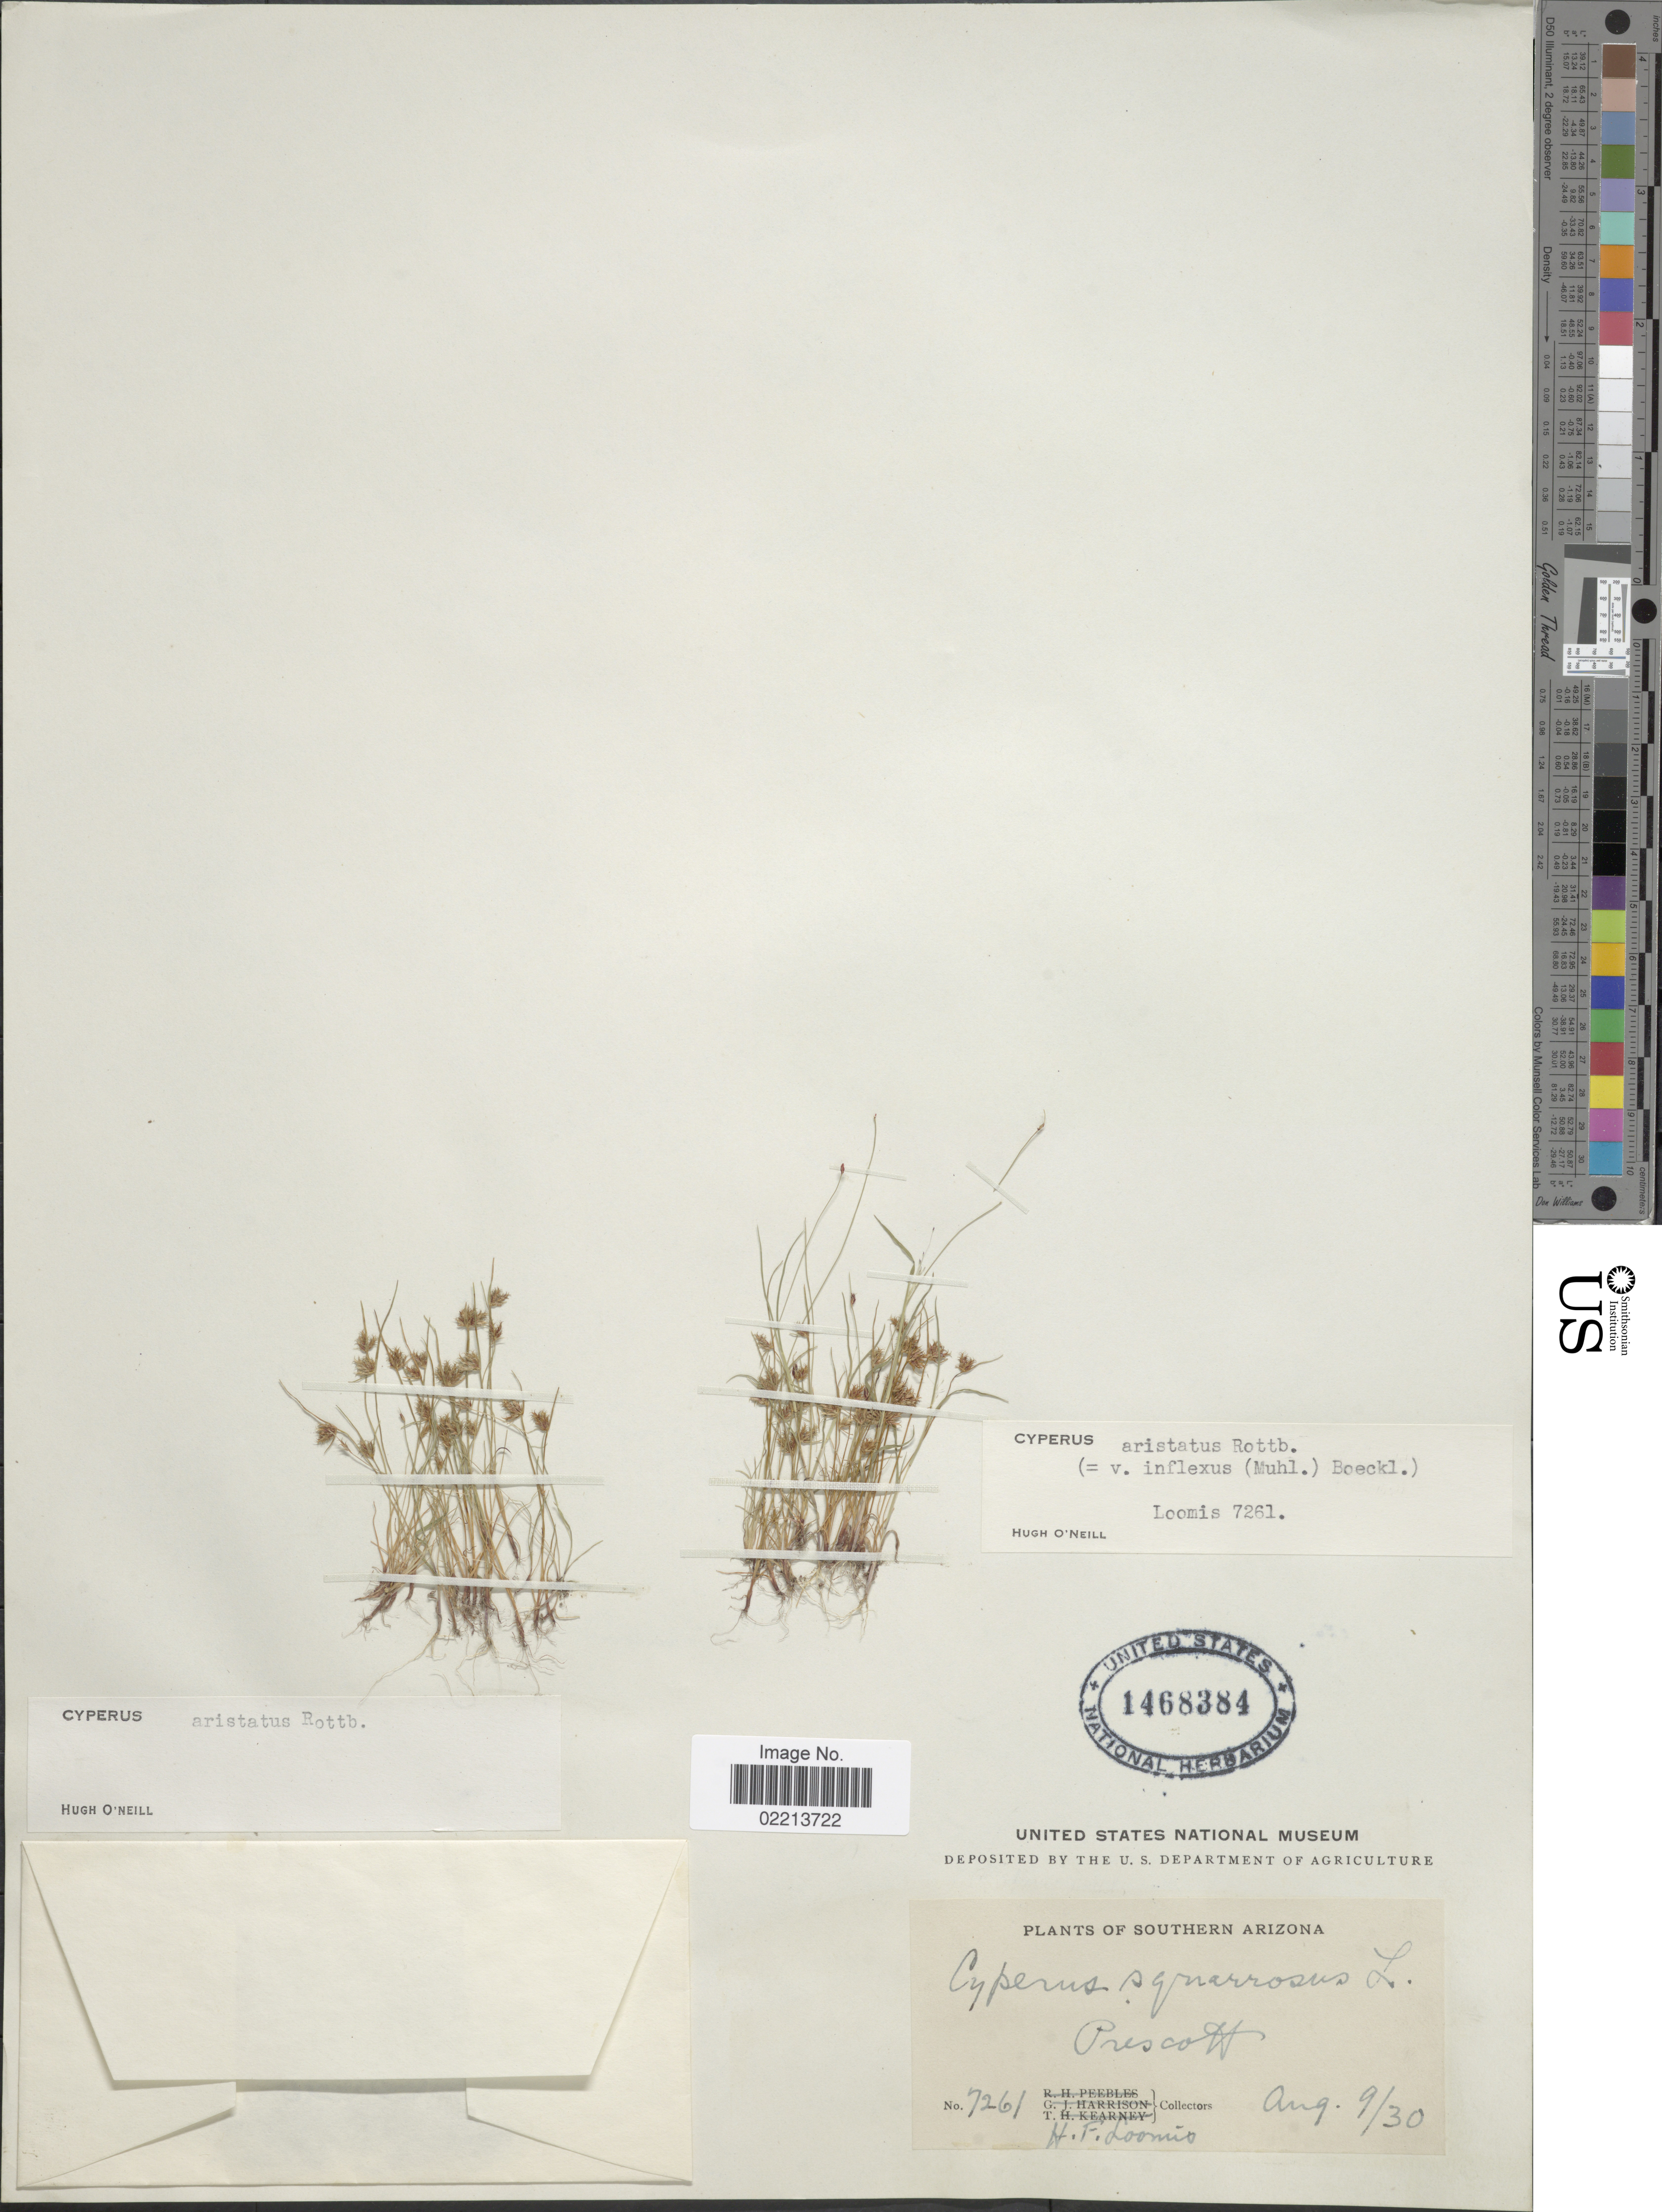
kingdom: Plantae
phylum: Tracheophyta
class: Liliopsida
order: Poales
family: Cyperaceae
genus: Cyperus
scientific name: Cyperus squarrosus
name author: L.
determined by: Strong, Mark T., (BOT), Smithsonian Institution - National Museum of Natural History (UNITED STATES)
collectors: H. F. Loomis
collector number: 7261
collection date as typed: Transcribed d/m/y: 9/8/30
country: United States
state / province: Arizona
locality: Southern Arizona, Prescott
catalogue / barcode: US 1468384